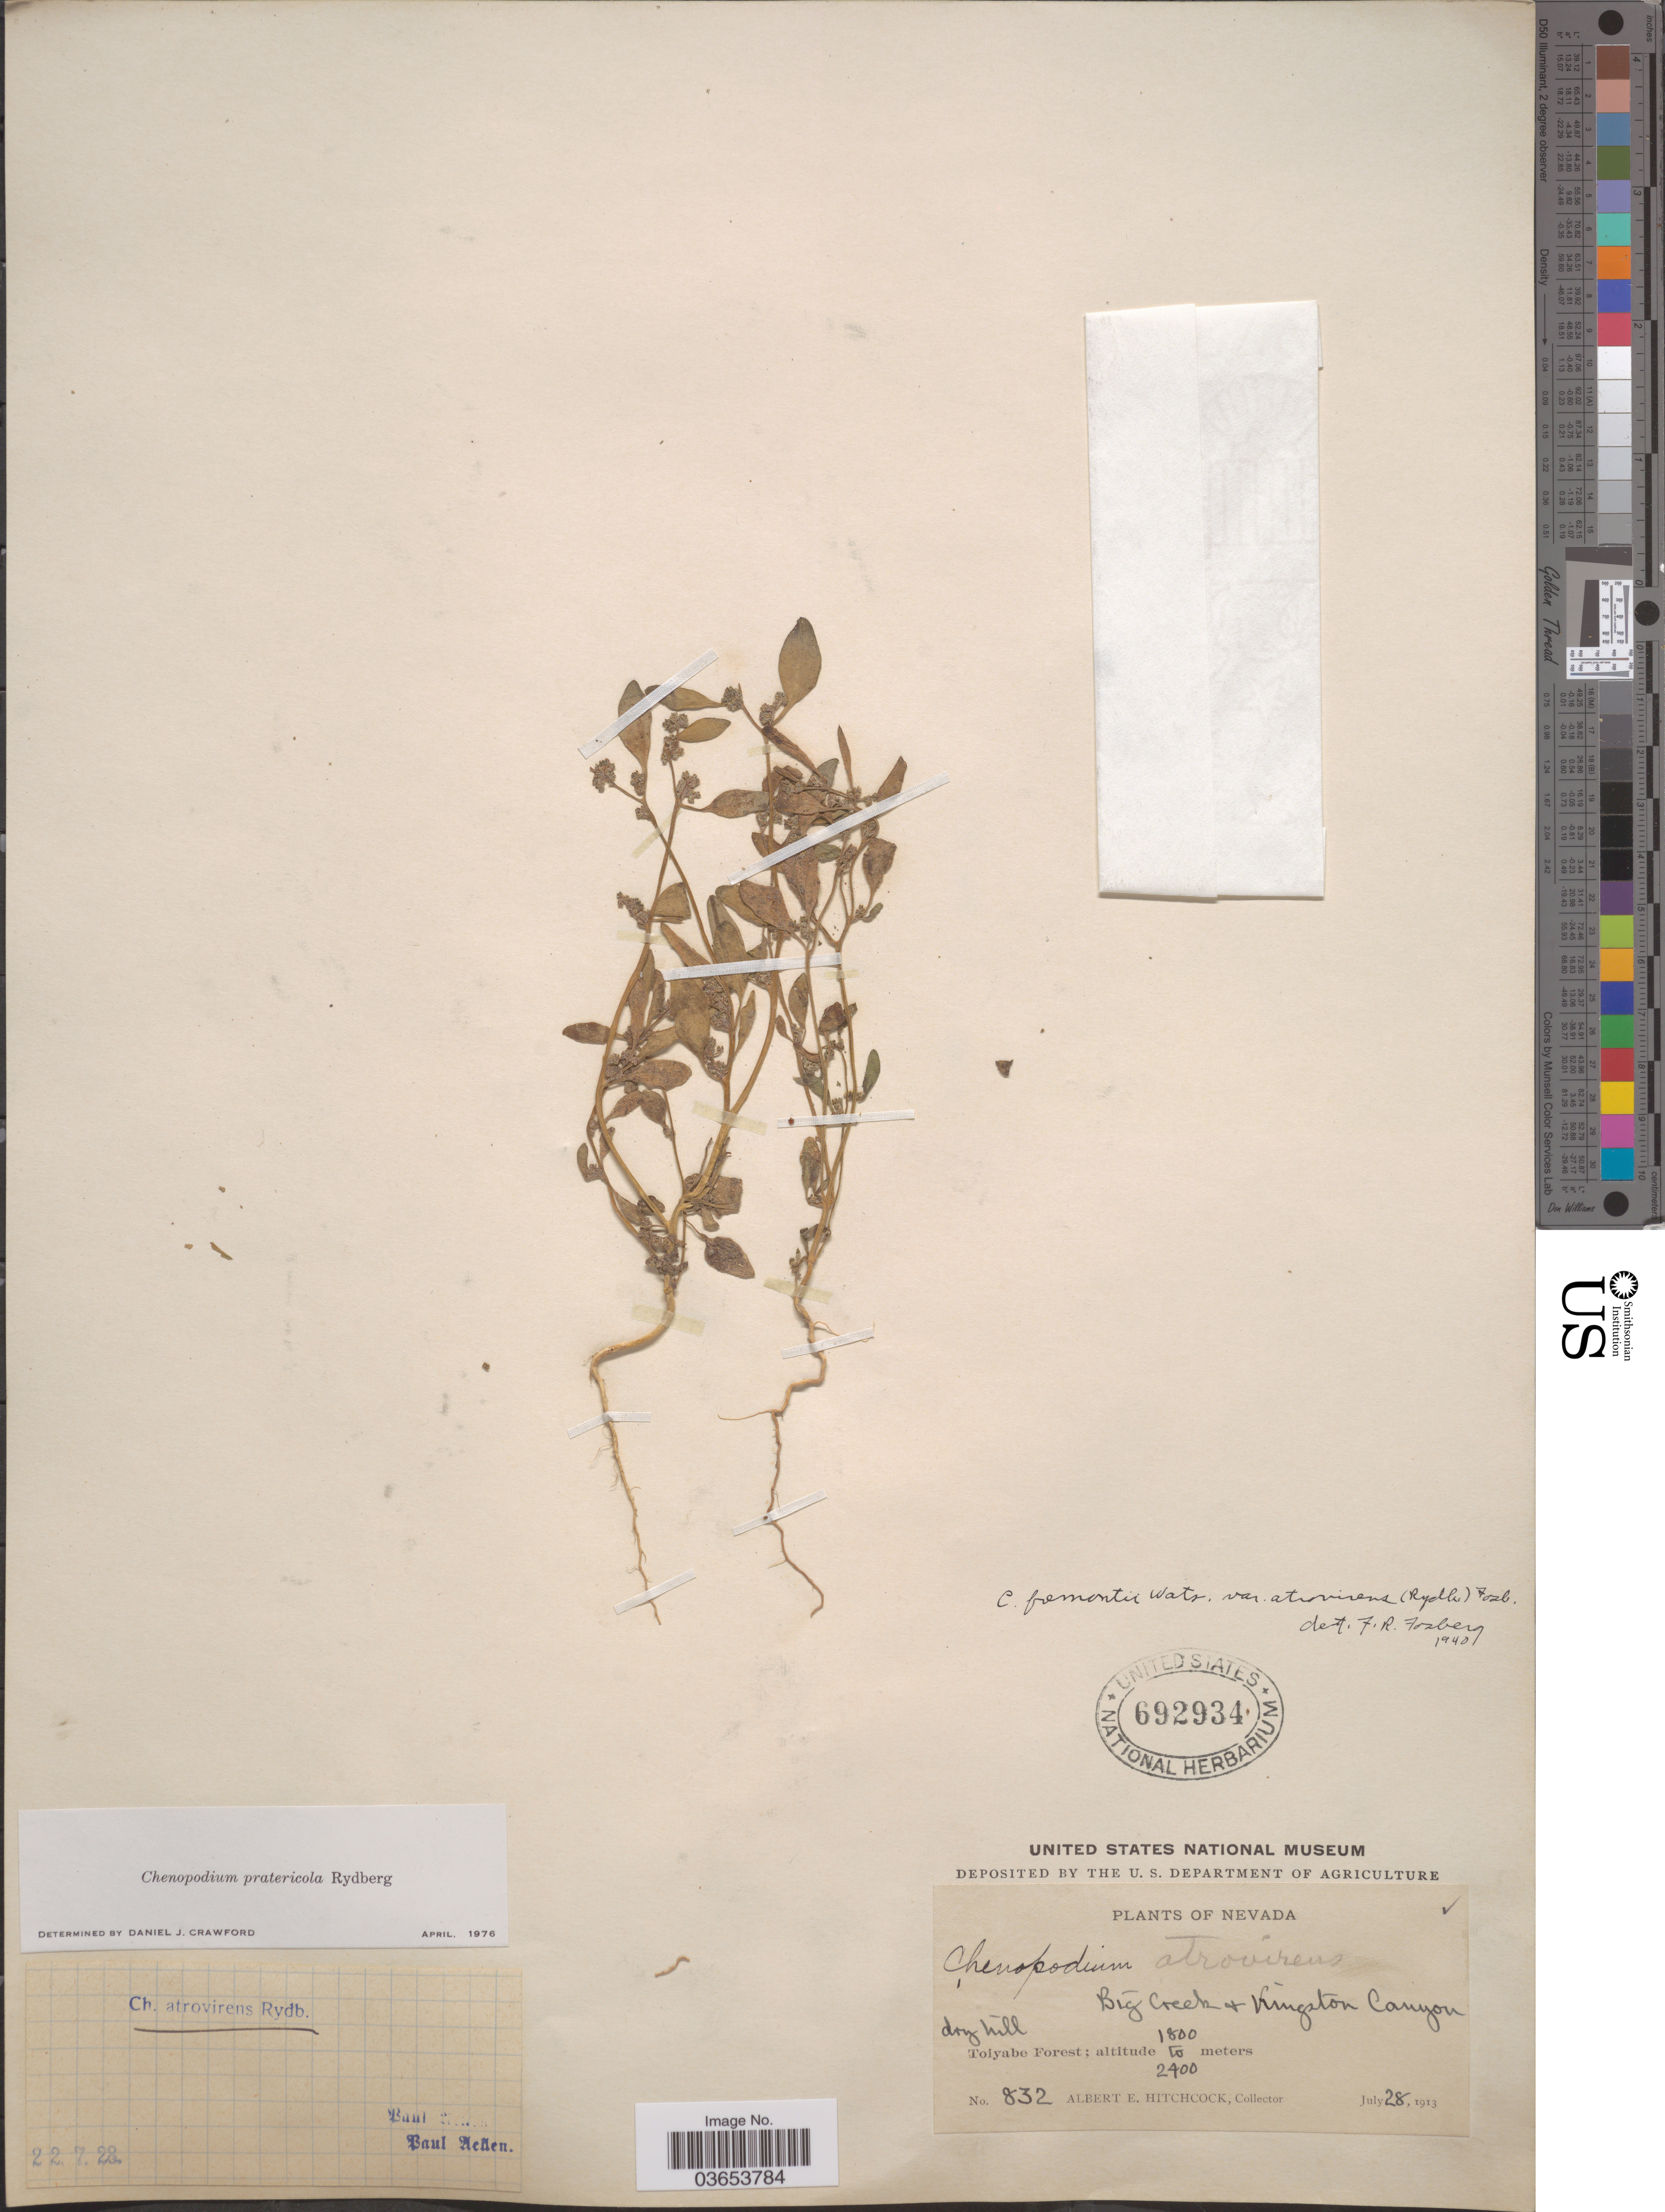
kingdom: Plantae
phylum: Tracheophyta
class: Magnoliopsida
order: Caryophyllales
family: Amaranthaceae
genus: Chenopodium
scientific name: Chenopodium pratericola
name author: Rydb.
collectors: A. Hitchcock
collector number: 832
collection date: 1913-07-28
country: United States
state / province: Nevada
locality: Big Creek & Kingston Canyon. Toiyabe Forest.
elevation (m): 1800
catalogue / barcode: US 692934